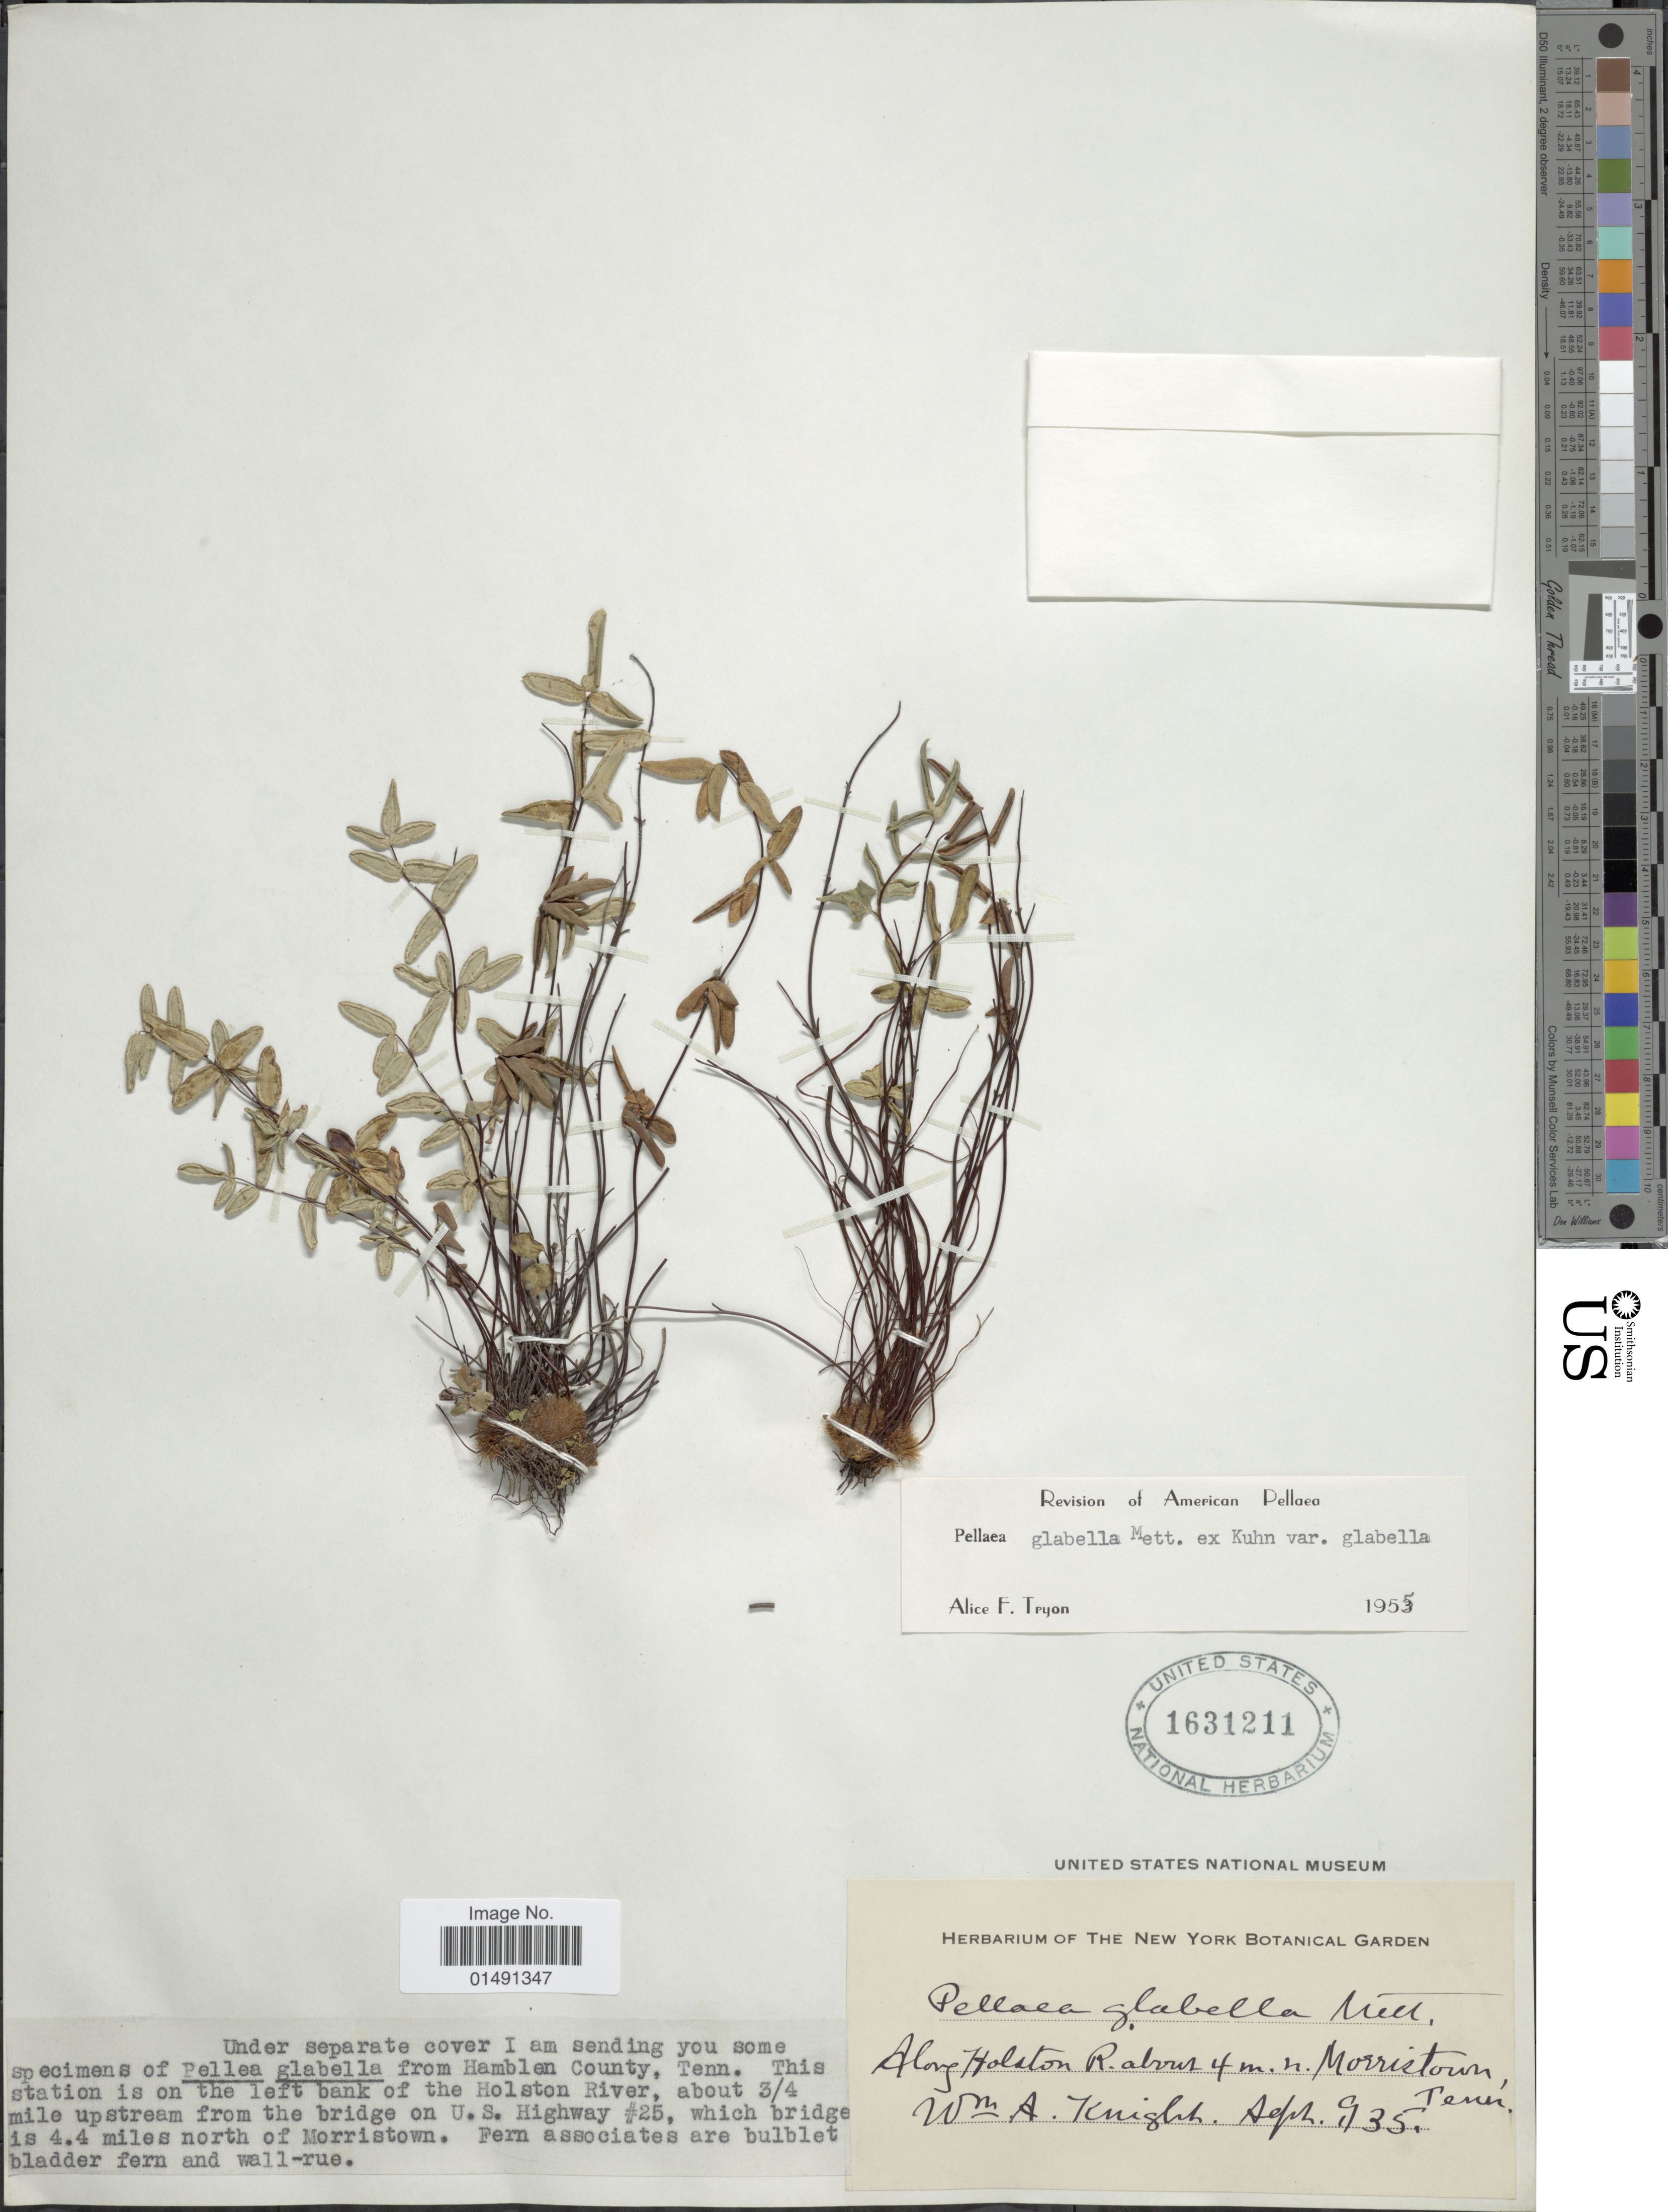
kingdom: Plantae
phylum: Tracheophyta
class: Polypodiopsida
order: Polypodiales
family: Pteridaceae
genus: Pellaea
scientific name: Pellaea glabella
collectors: W. Knight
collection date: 1935-09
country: United States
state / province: Tennessee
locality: Along Holston R. about 4 m.n. Morristown, This station is on the left bank of the Holston River, about ¾ mile upstream from the bridge on U.S. Highway #25, wich bridge is 4.4 miles north of Morristown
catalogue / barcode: US 1631211